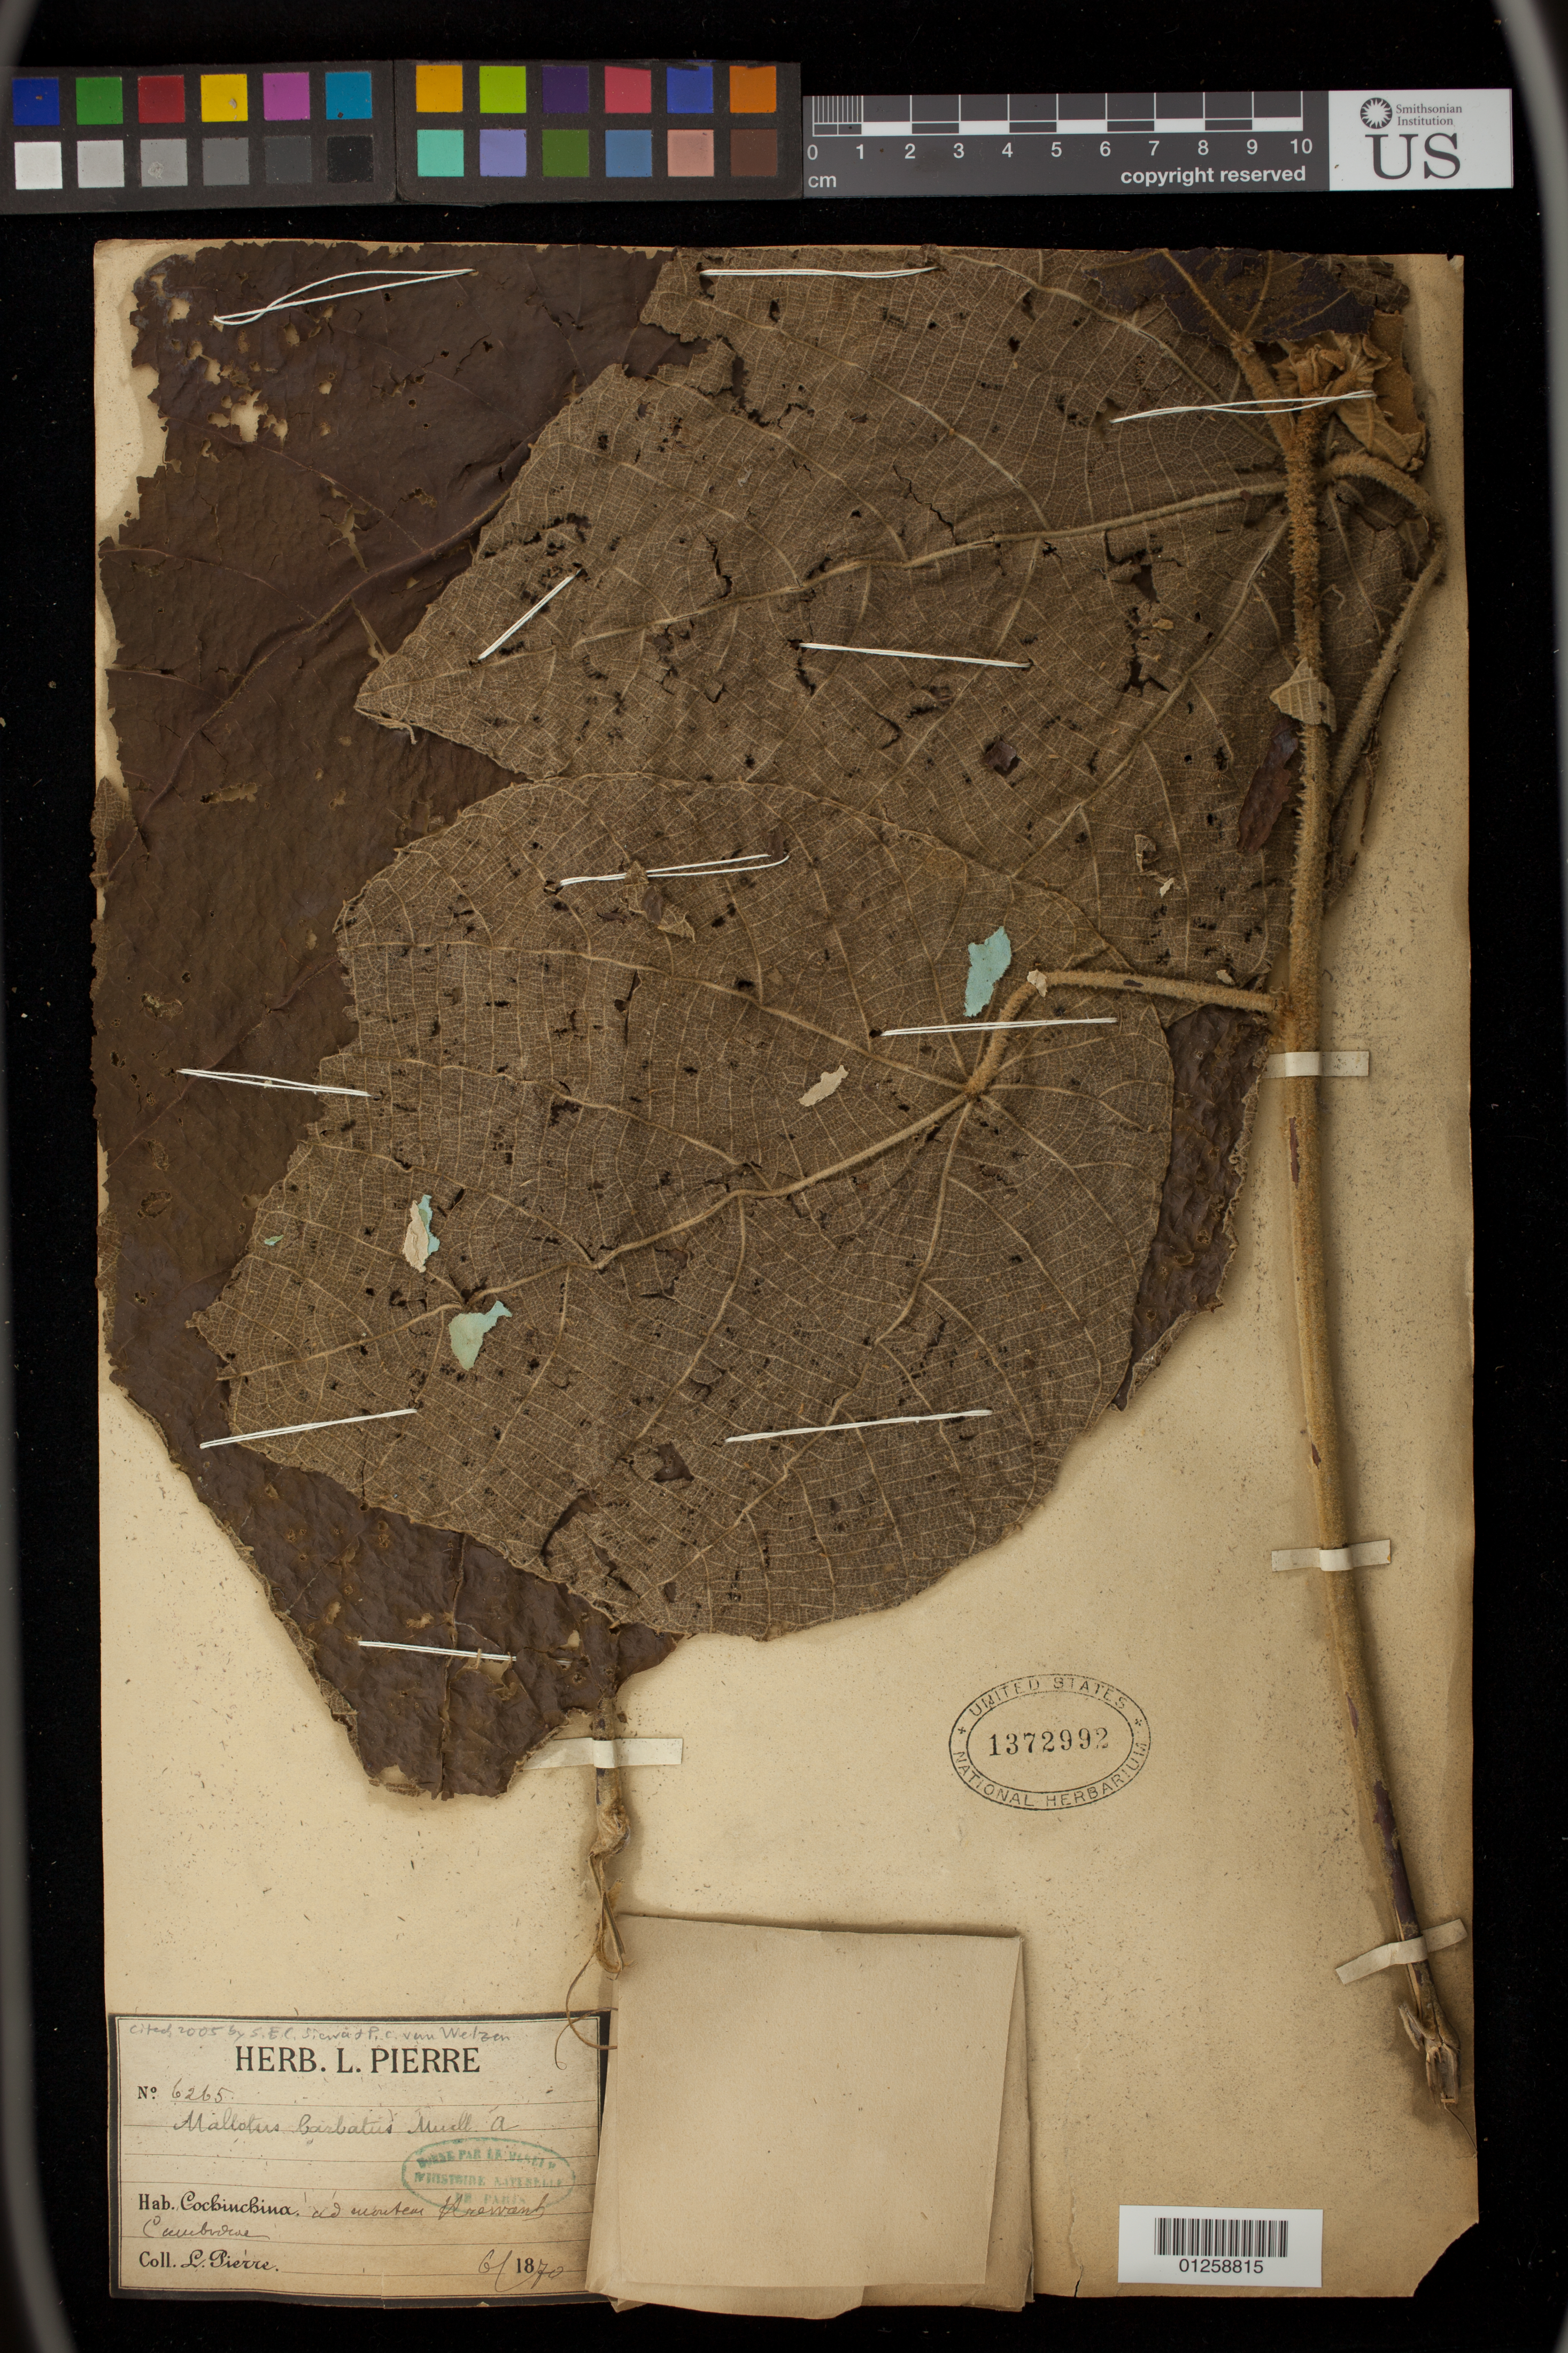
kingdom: Plantae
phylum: Tracheophyta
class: Magnoliopsida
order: Malpighiales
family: Euphorbiaceae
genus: Mallotus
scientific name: Mallotus barbatus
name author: Müll. Arg.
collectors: L. Pierre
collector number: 6265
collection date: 1870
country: Vietnam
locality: Cochin China.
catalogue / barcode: US 1372992